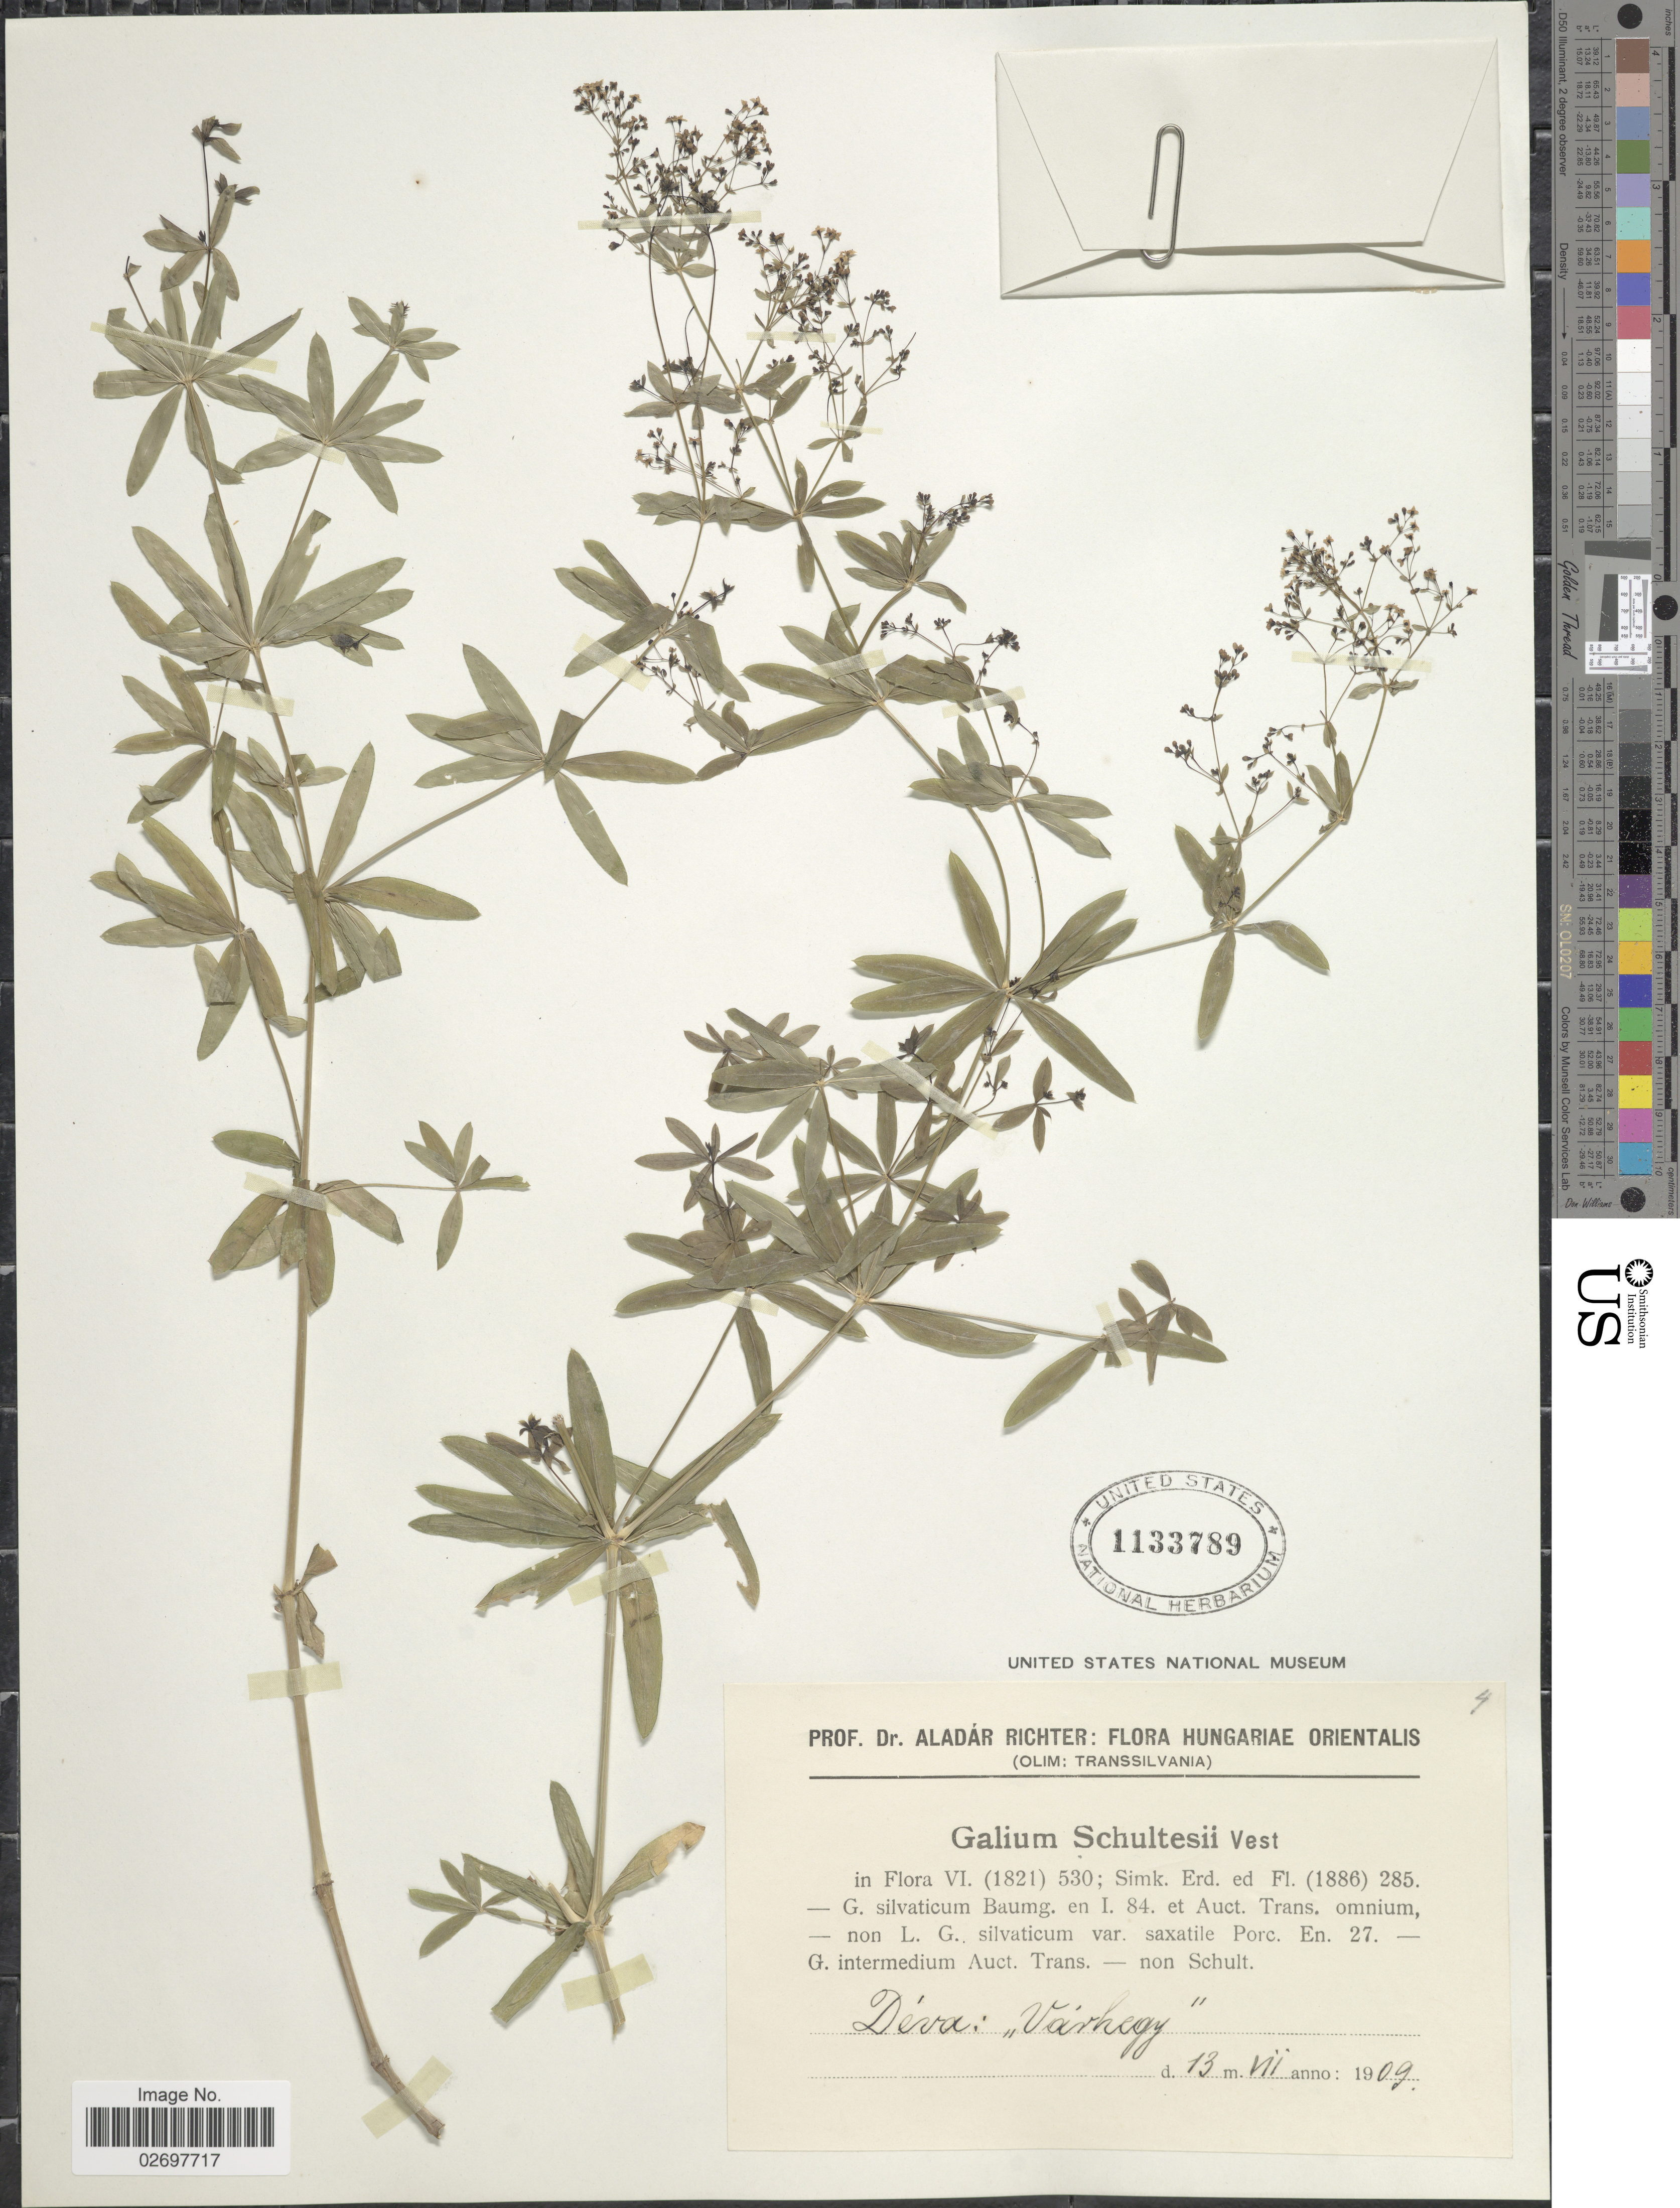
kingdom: Plantae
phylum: Tracheophyta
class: Magnoliopsida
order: Gentianales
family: Rubiaceae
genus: Galium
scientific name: Galium schultesii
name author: Vest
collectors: V. A. Richter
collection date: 1909-07-13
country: Hungary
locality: Deva, Varhegy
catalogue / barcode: US 1133789